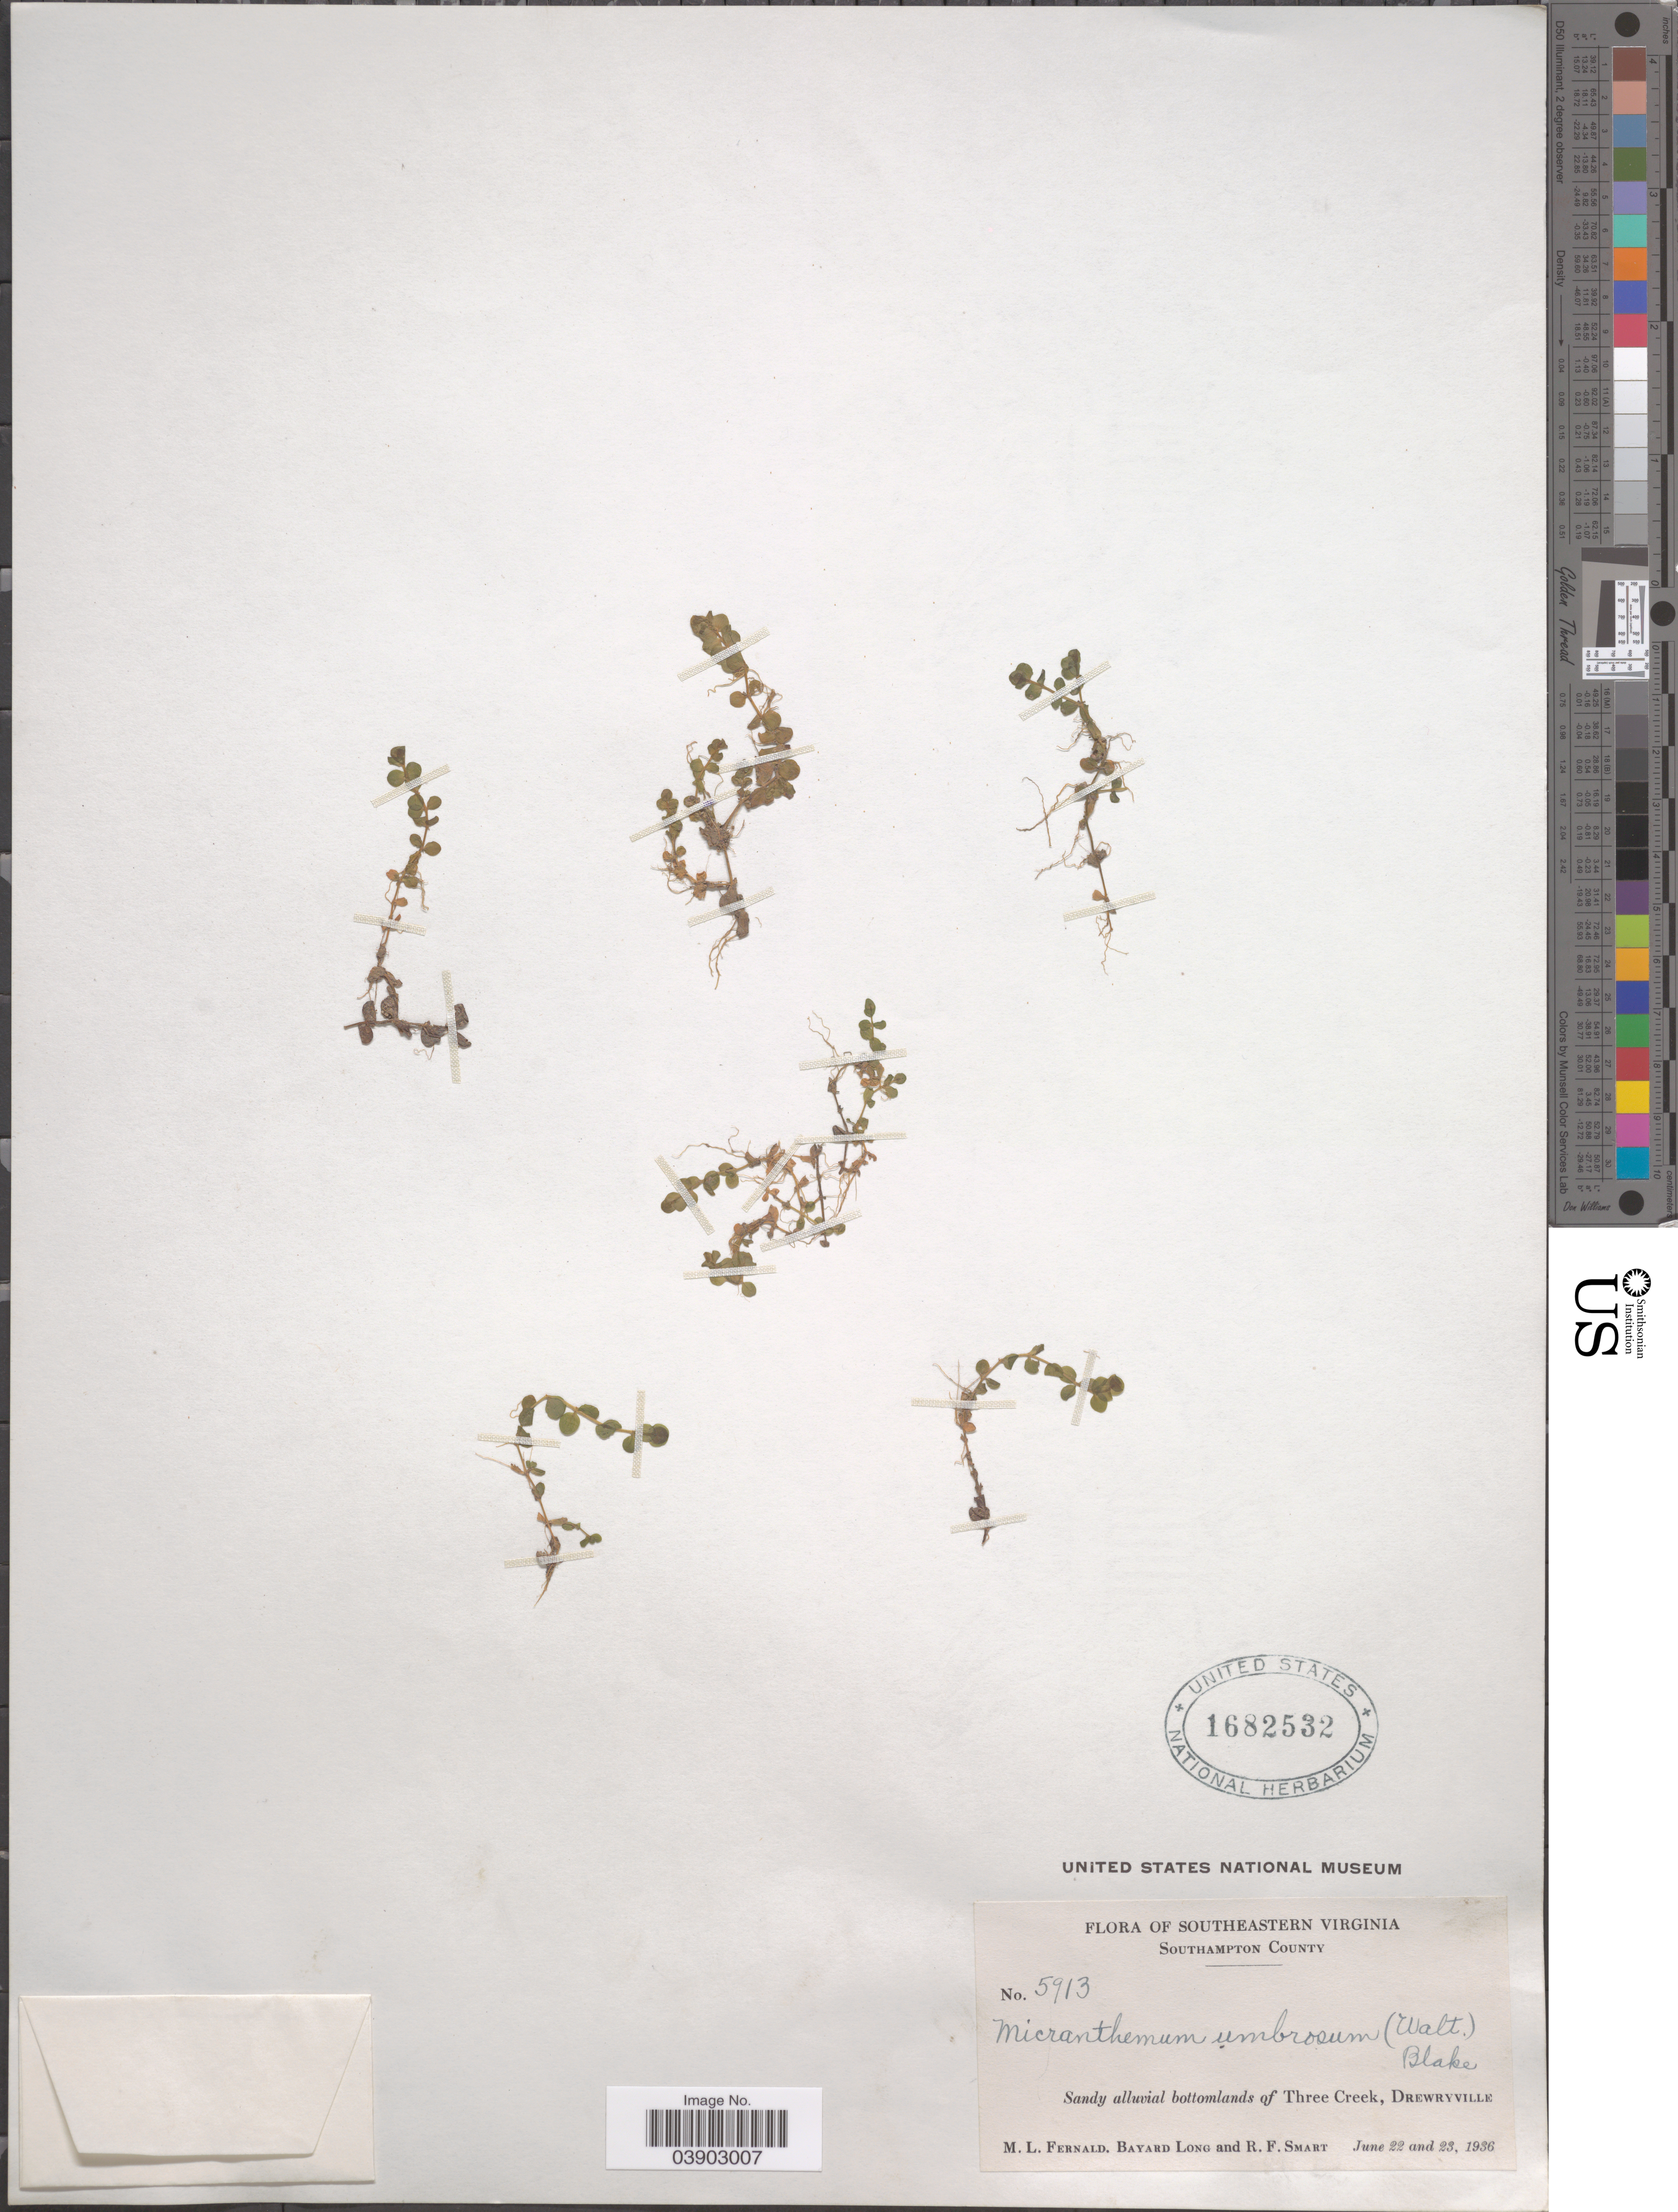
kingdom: Plantae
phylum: Tracheophyta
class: Magnoliopsida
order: Lamiales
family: Linderniaceae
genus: Micranthemum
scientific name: Micranthemum umbrosum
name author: (J.F. Gmel.) S.F. Blake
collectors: M. L. Fernald, B. Long & R. Smart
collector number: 5913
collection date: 1936-06-22/1936-06-23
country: United States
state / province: Virginia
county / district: Southampton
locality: Southeastern Virginia. Southampton County. Three Creek, Drewryville.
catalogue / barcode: US 1682532